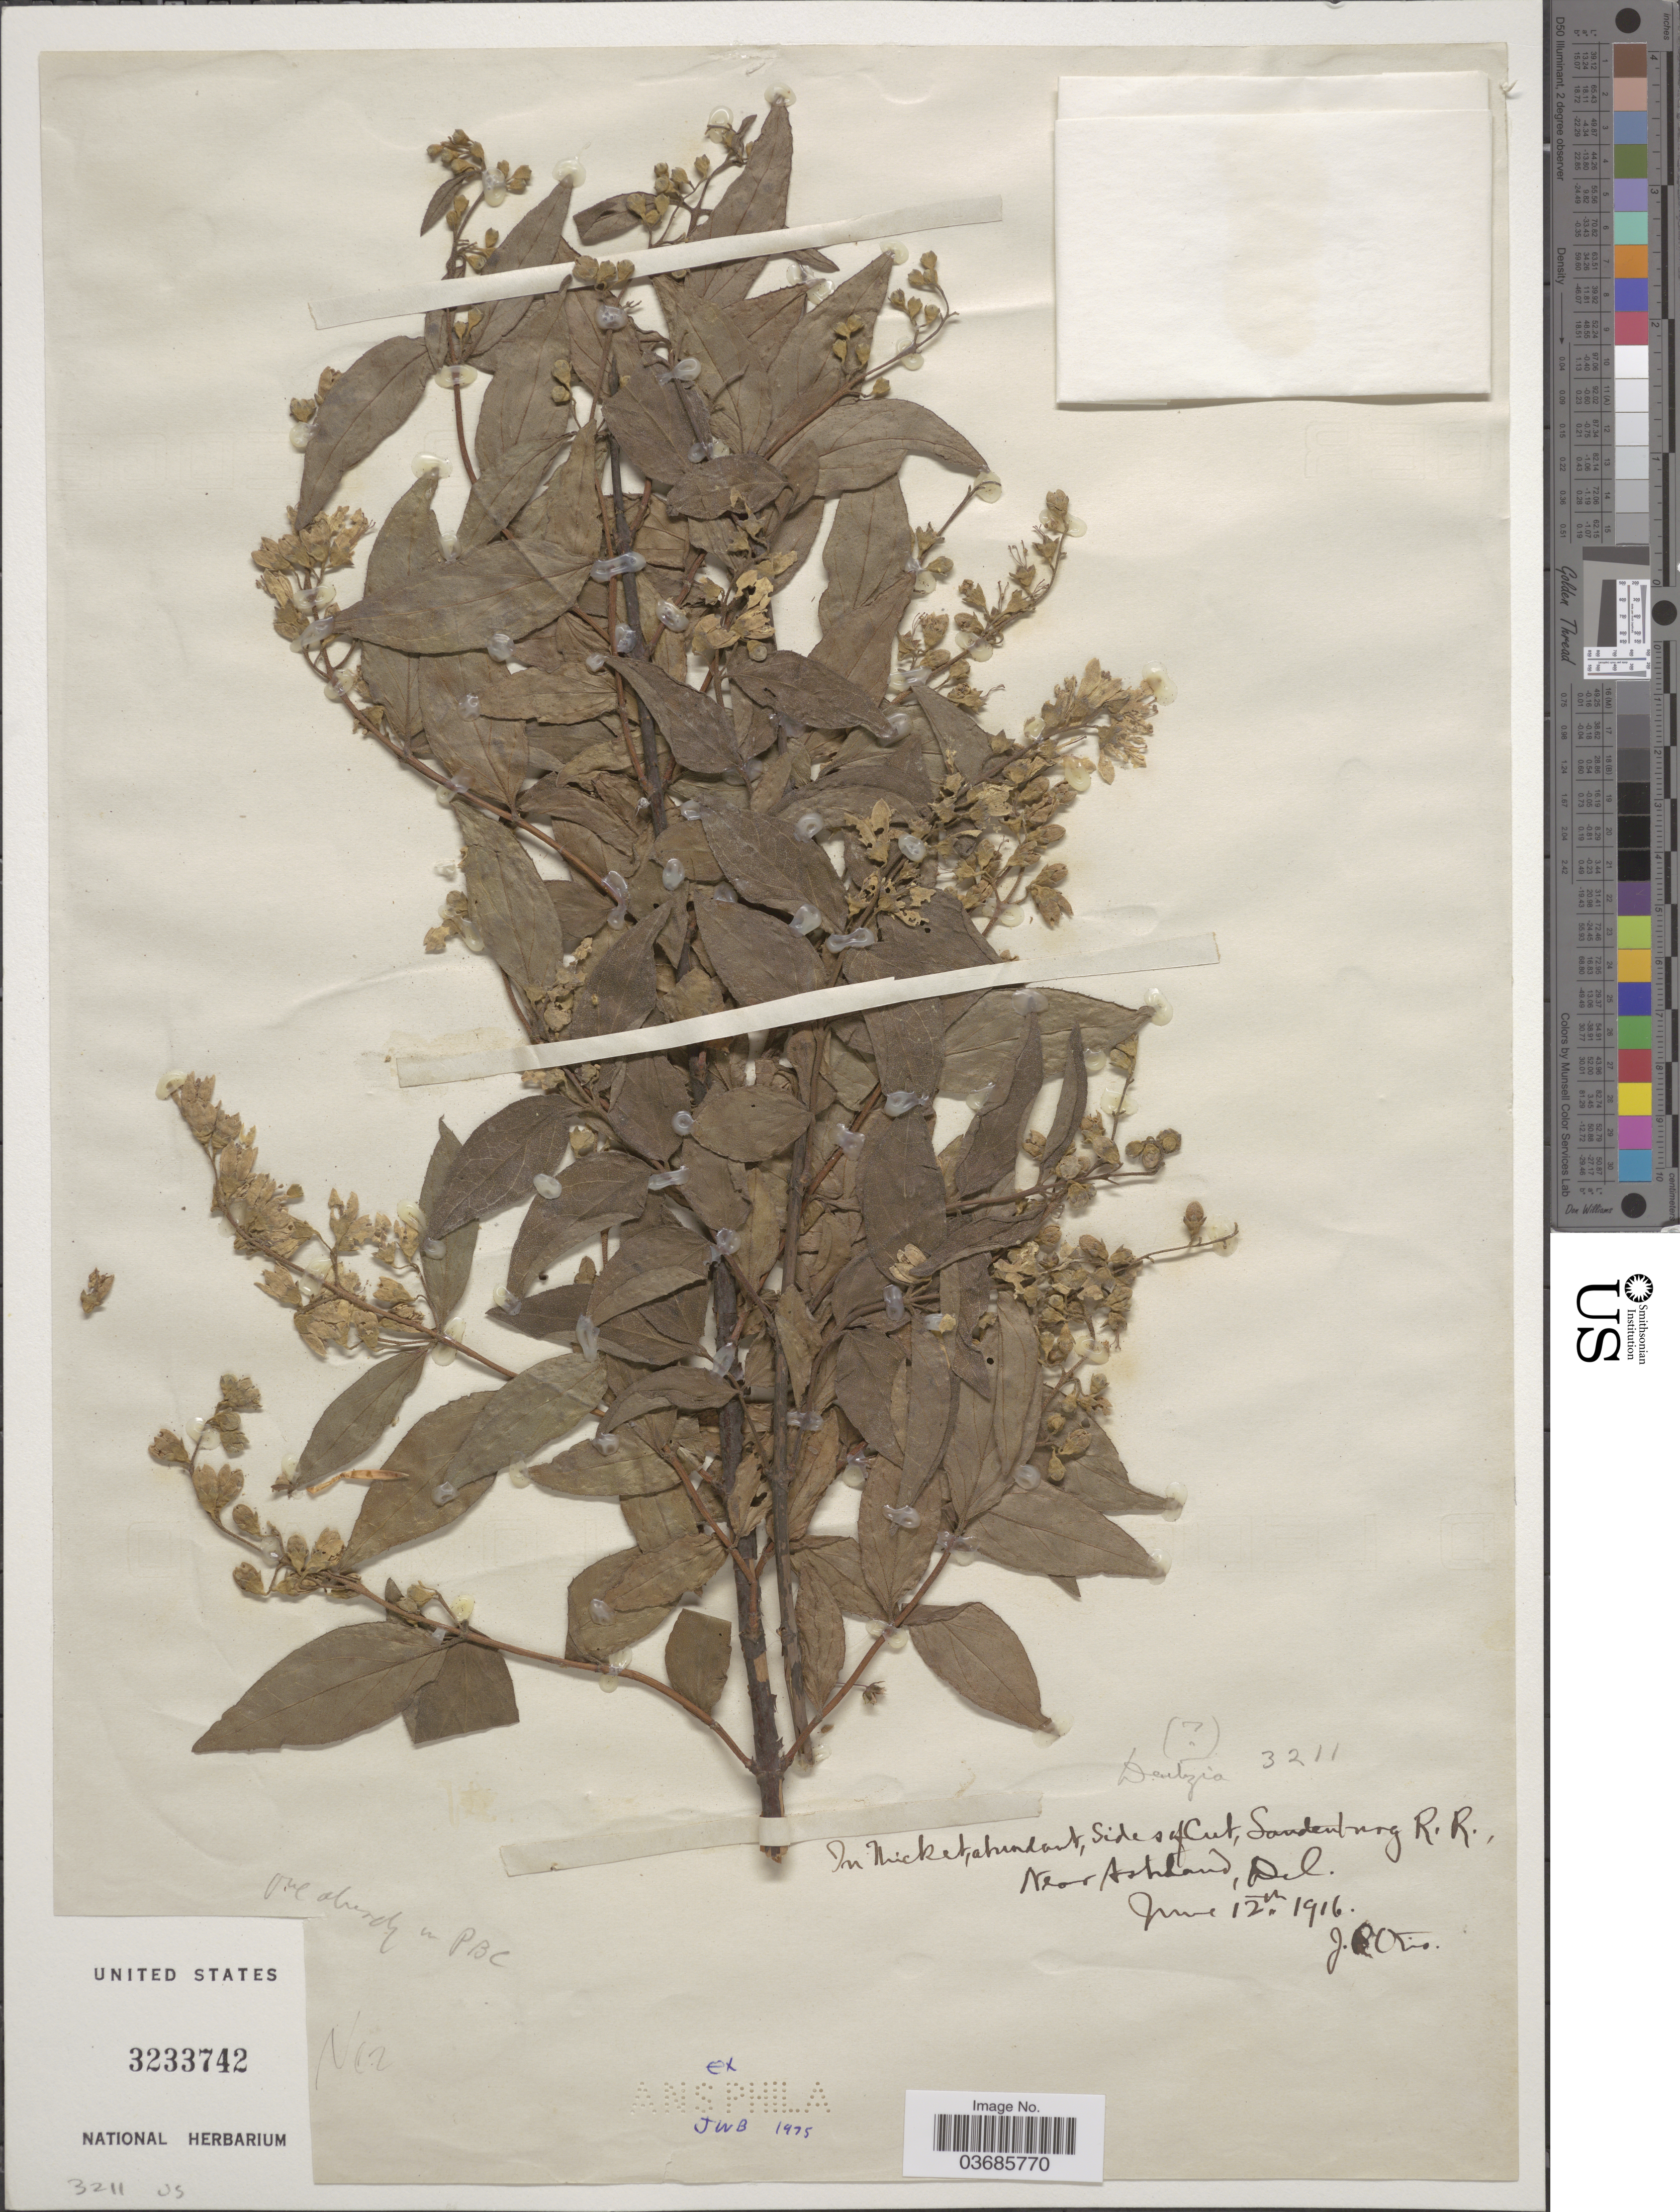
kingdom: Plantae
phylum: Tracheophyta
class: Magnoliopsida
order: Cornales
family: Hydrangeaceae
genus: Deutzia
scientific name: Deutzia scabra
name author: Thunb.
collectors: J. Otis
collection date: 1916-06-12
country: United States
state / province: Delaware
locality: In thicket, abundant, Sides of Cut, Sandenburg R.R., Near Ashland.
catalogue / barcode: US 3233742